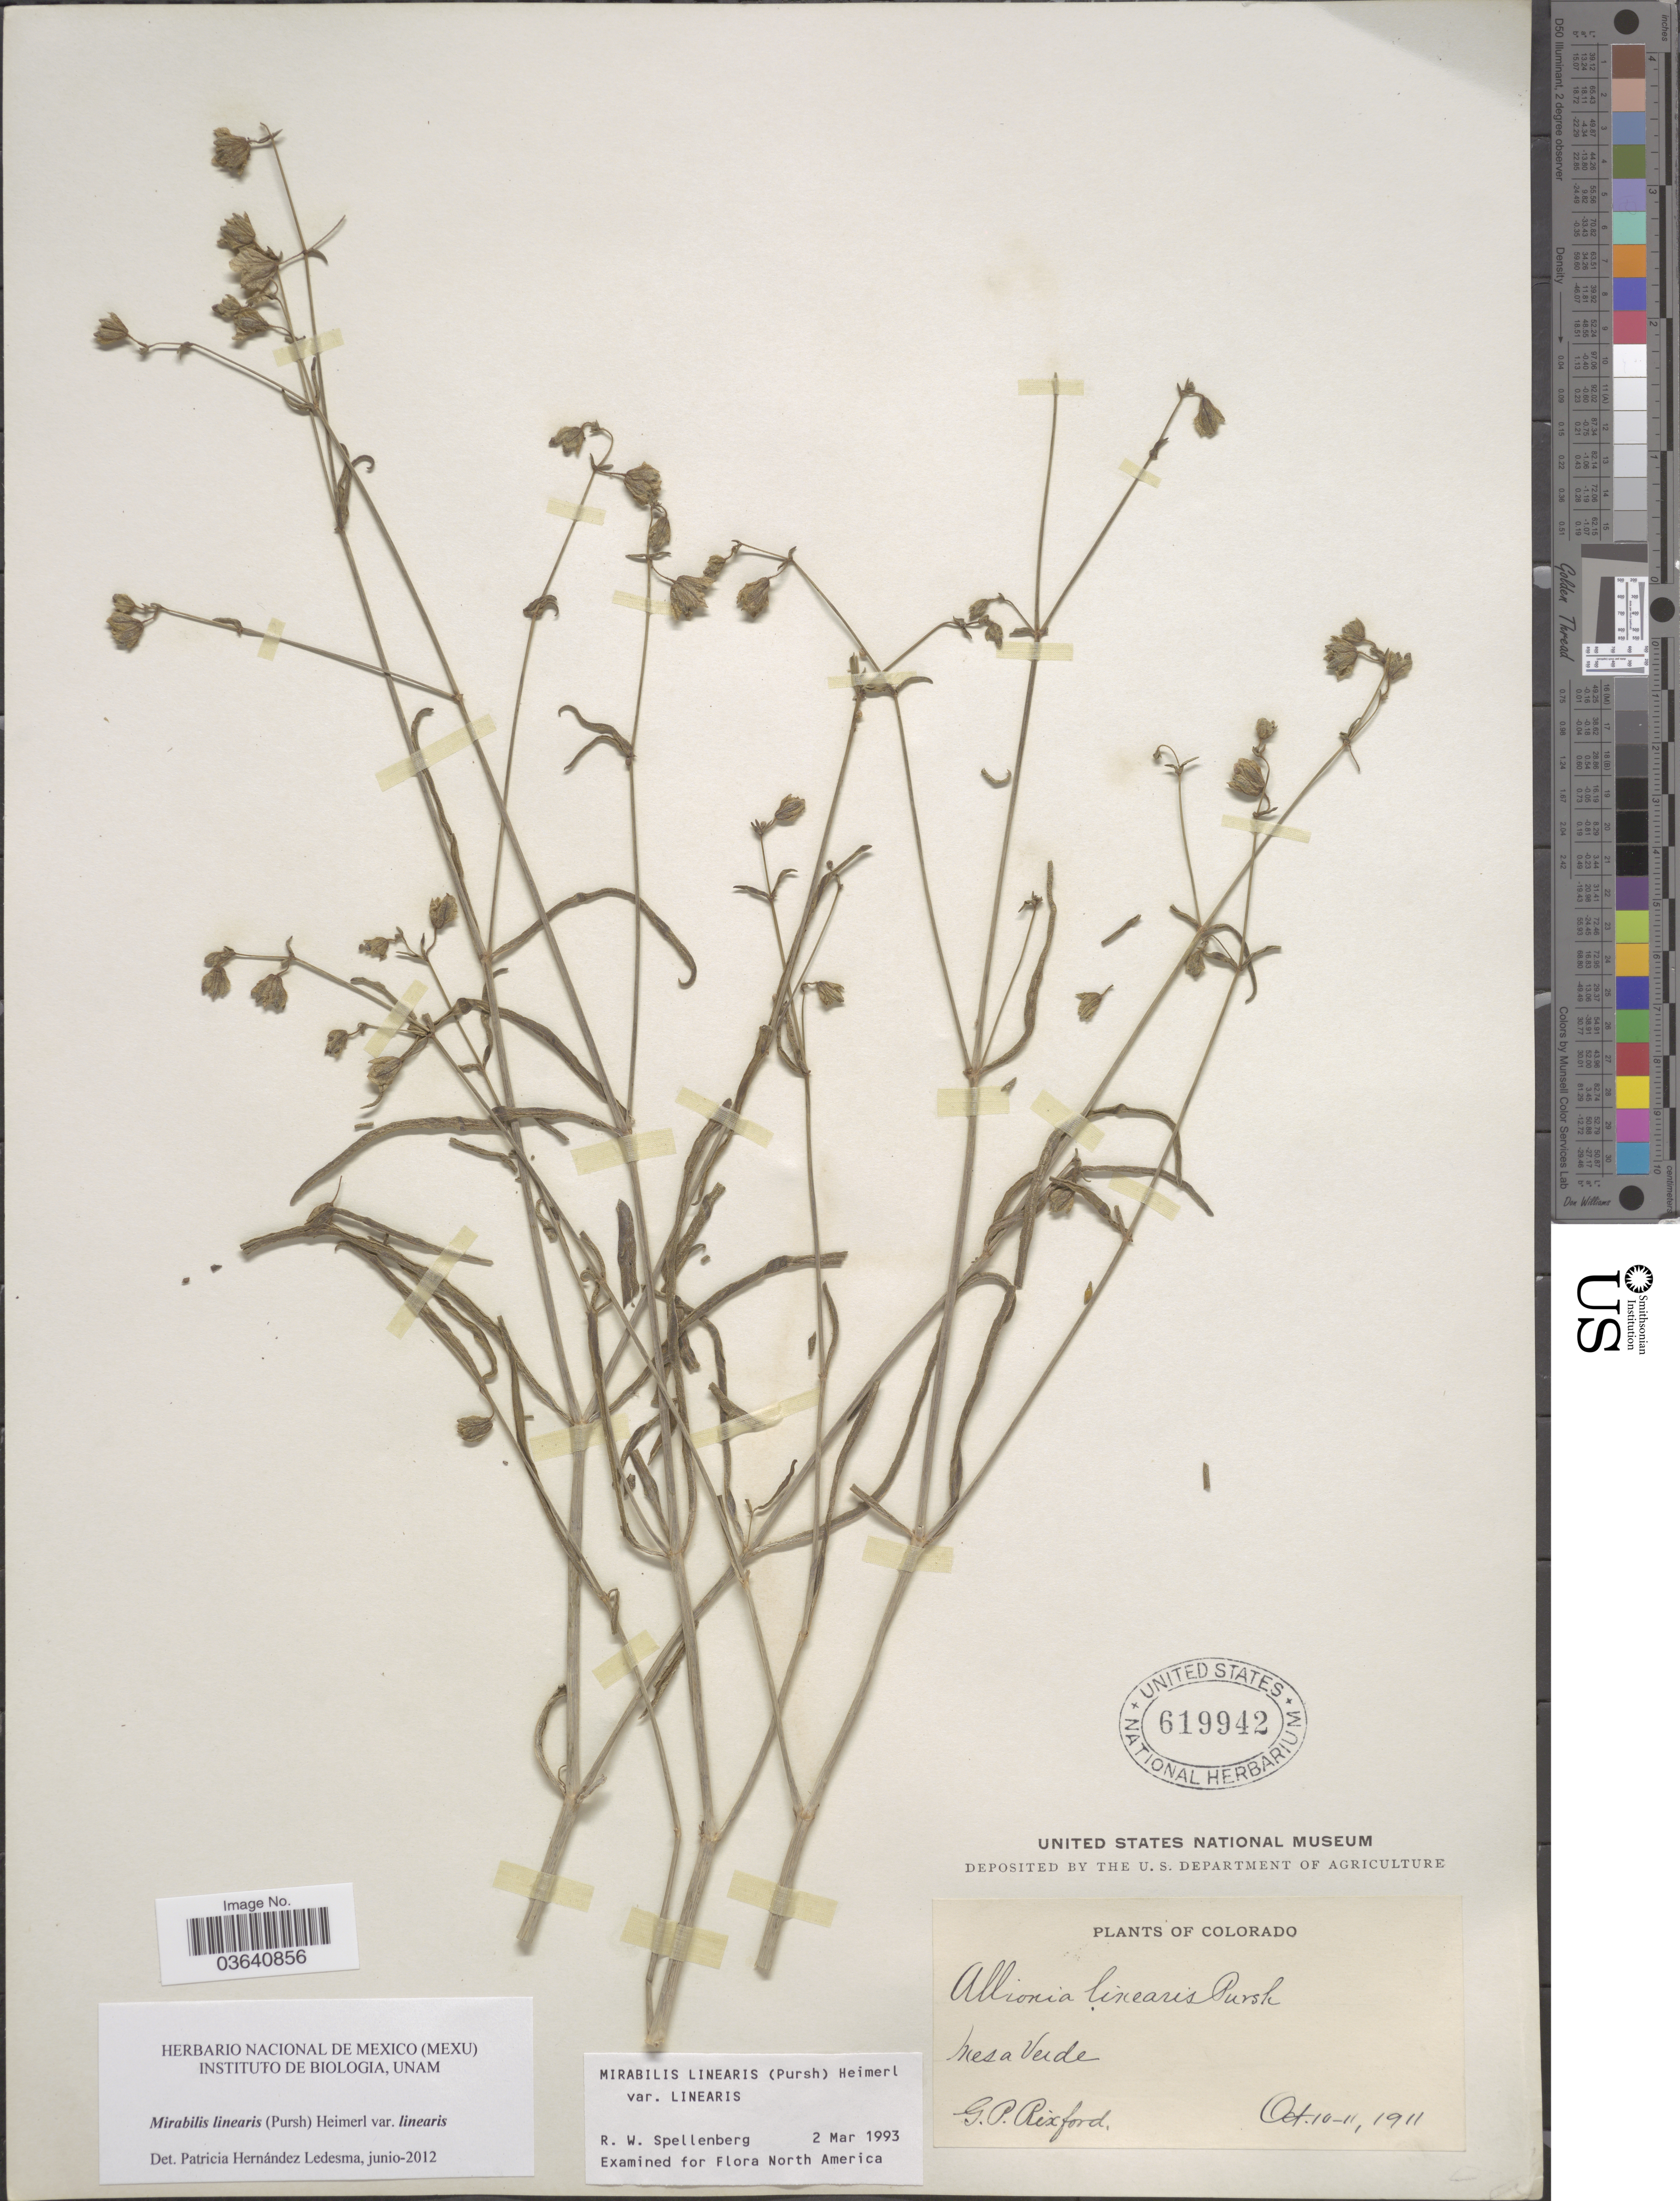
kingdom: Plantae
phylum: Tracheophyta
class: Magnoliopsida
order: Caryophyllales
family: Nyctaginaceae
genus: Mirabilis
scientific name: Mirabilis linearis var. linearis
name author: (Pursh) Heimerl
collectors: G. Rixford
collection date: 1911-10-10/1911-10-11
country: United States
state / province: Colorado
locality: Mesa Verde.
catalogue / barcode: US 619942